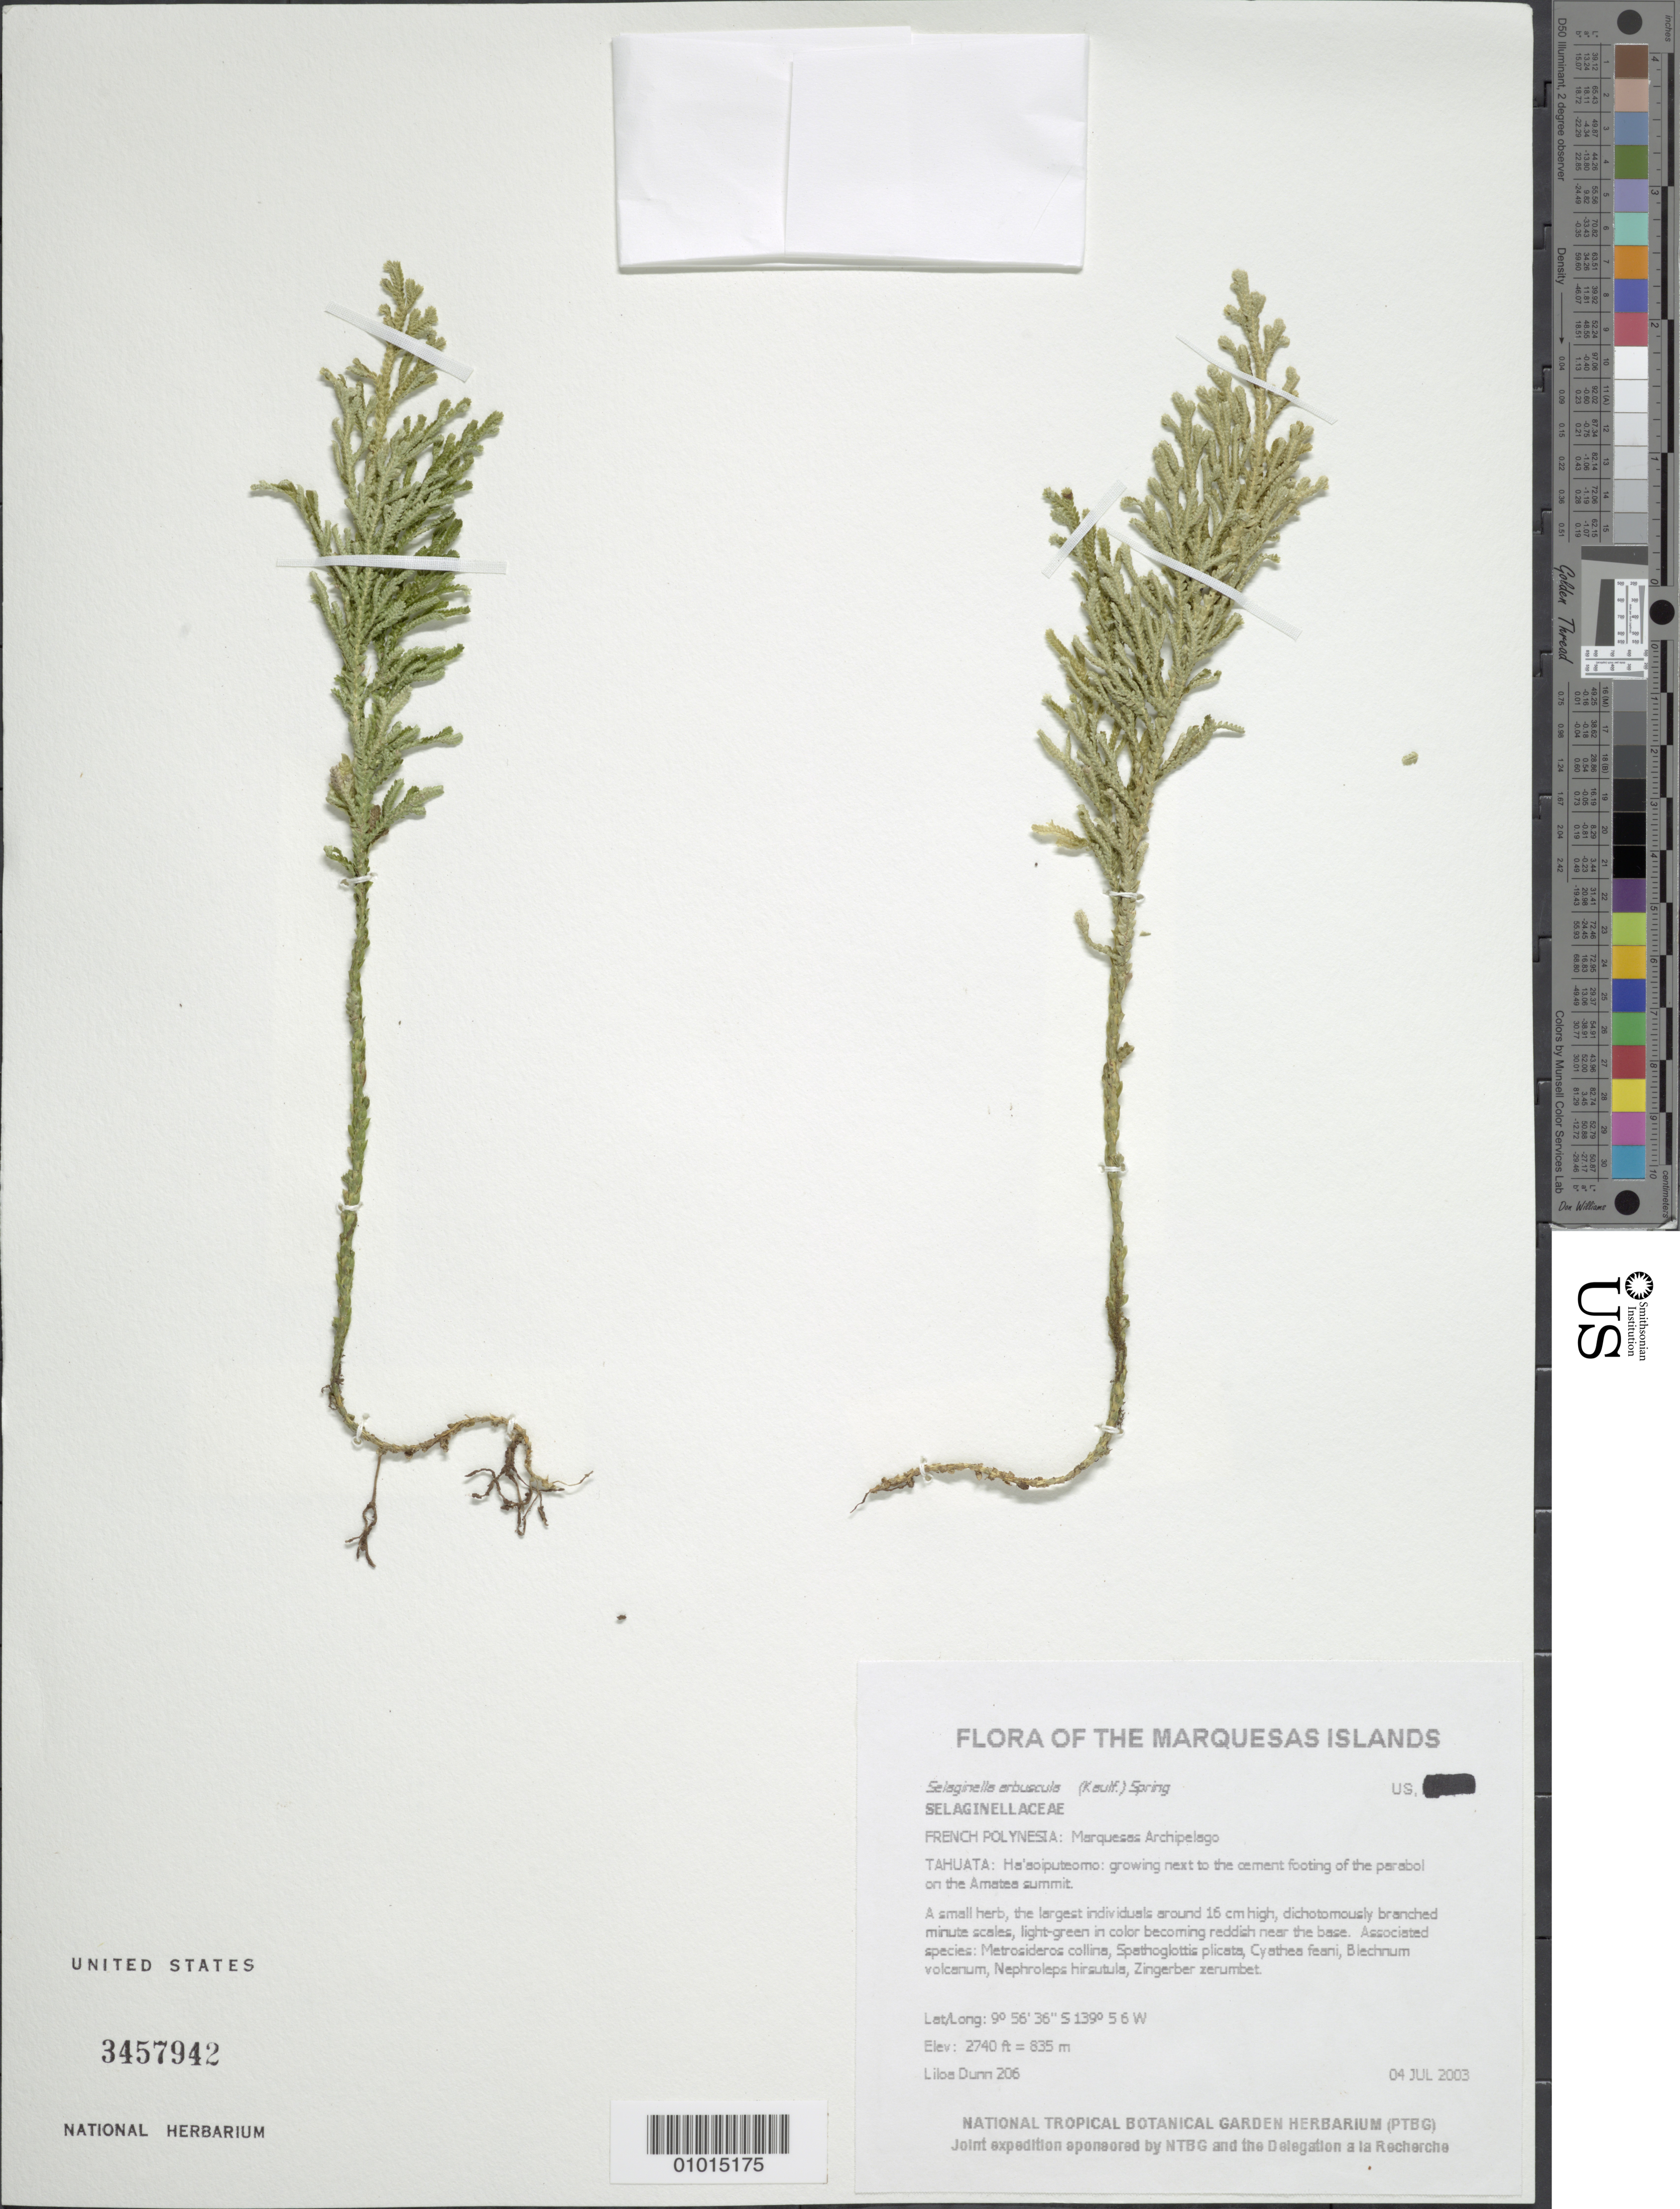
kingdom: Plantae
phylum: Tracheophyta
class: Lycopodiopsida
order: Selaginellales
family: Selaginellaceae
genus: Selaginella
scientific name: Selaginella arbuscula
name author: (Kualf.) Spring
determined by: Smith, Alan R., (UC)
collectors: L. Dunn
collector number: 206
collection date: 2003-07-04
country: French Polynesia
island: Tahuata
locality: Ha'aoiputeomo: growing next to the cement footing of the parabol on the Amatea summit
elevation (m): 835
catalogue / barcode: US 3457942